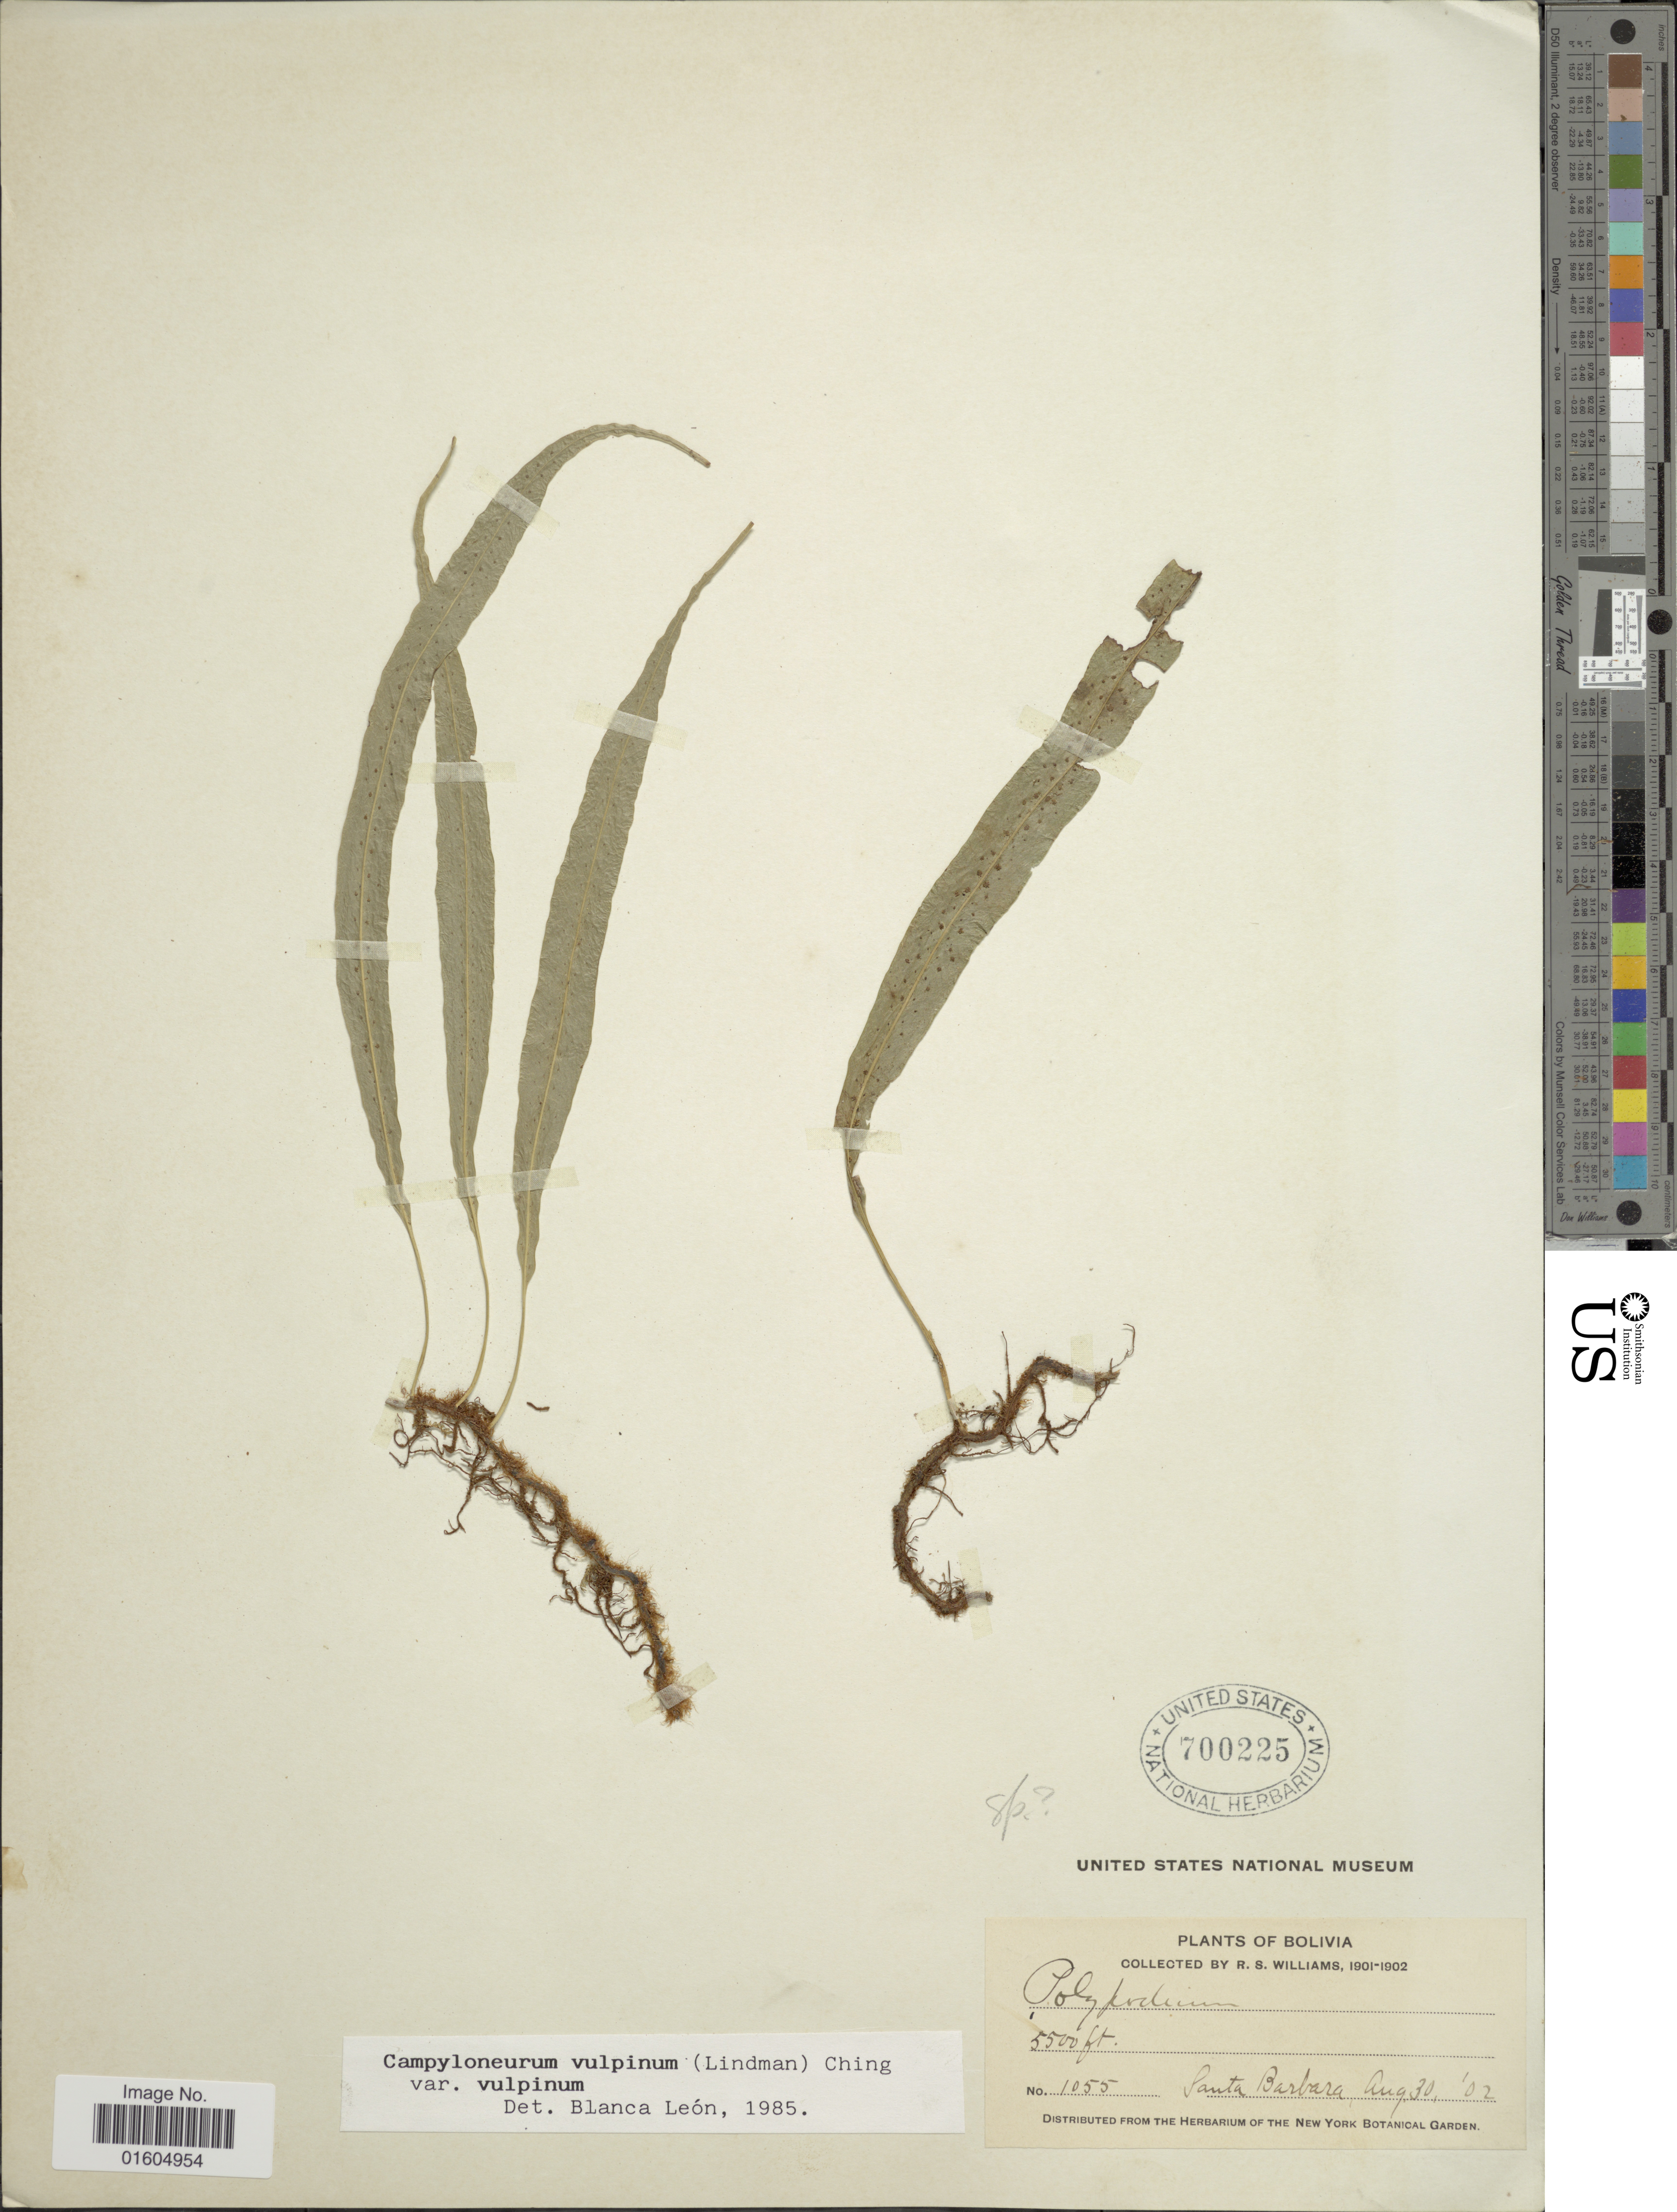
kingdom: Plantae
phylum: Tracheophyta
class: Polypodiopsida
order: Polypodiales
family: Polypodiaceae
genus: Campyloneurum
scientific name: Campyloneurum vulpinum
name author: (Lindm.) Ching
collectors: R. S. Williams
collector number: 1055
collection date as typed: Aug. 30, '02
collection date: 1902-08-30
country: Bolivia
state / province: La Paz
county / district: Franz Tamayo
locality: Santa Barbara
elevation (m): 1676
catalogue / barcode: US 700225